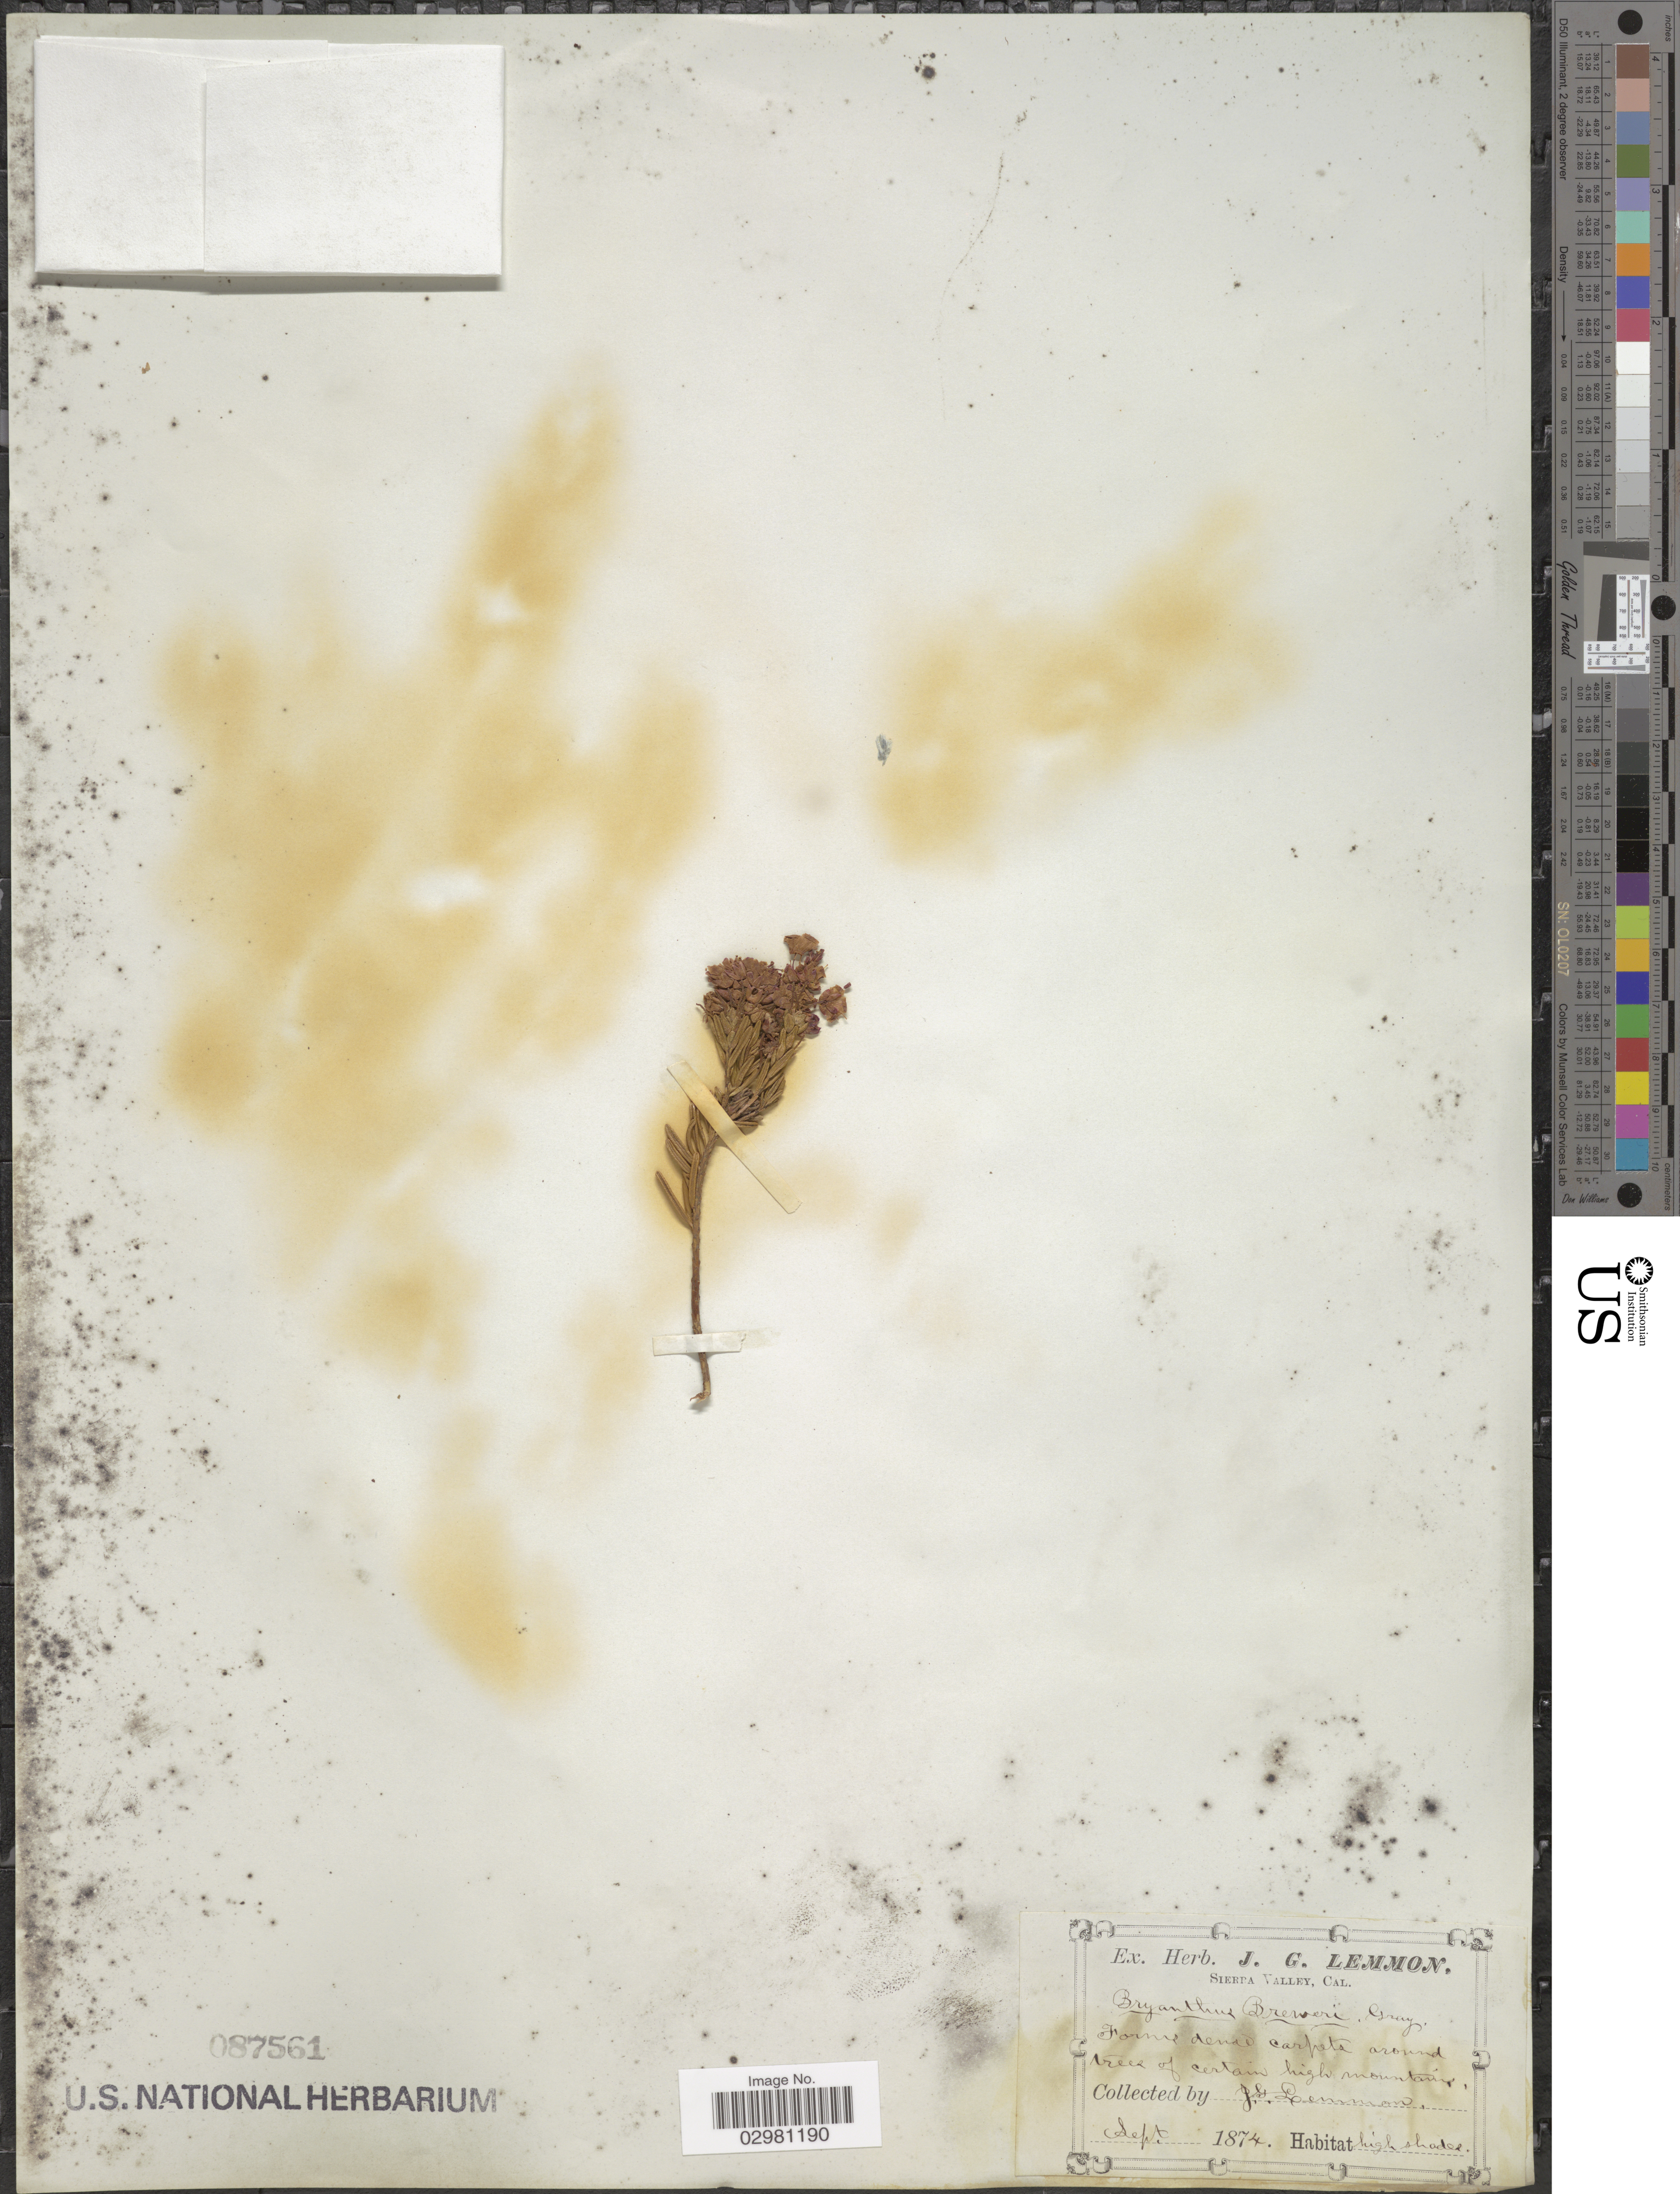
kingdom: Plantae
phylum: Tracheophyta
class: Magnoliopsida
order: Ericales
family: Ericaceae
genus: Phyllodoce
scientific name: Phyllodoce breweri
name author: (A. Gray) A. Heller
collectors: J. Lemmon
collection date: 1874-09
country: United States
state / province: California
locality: Sierra Valley.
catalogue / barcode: US 87561